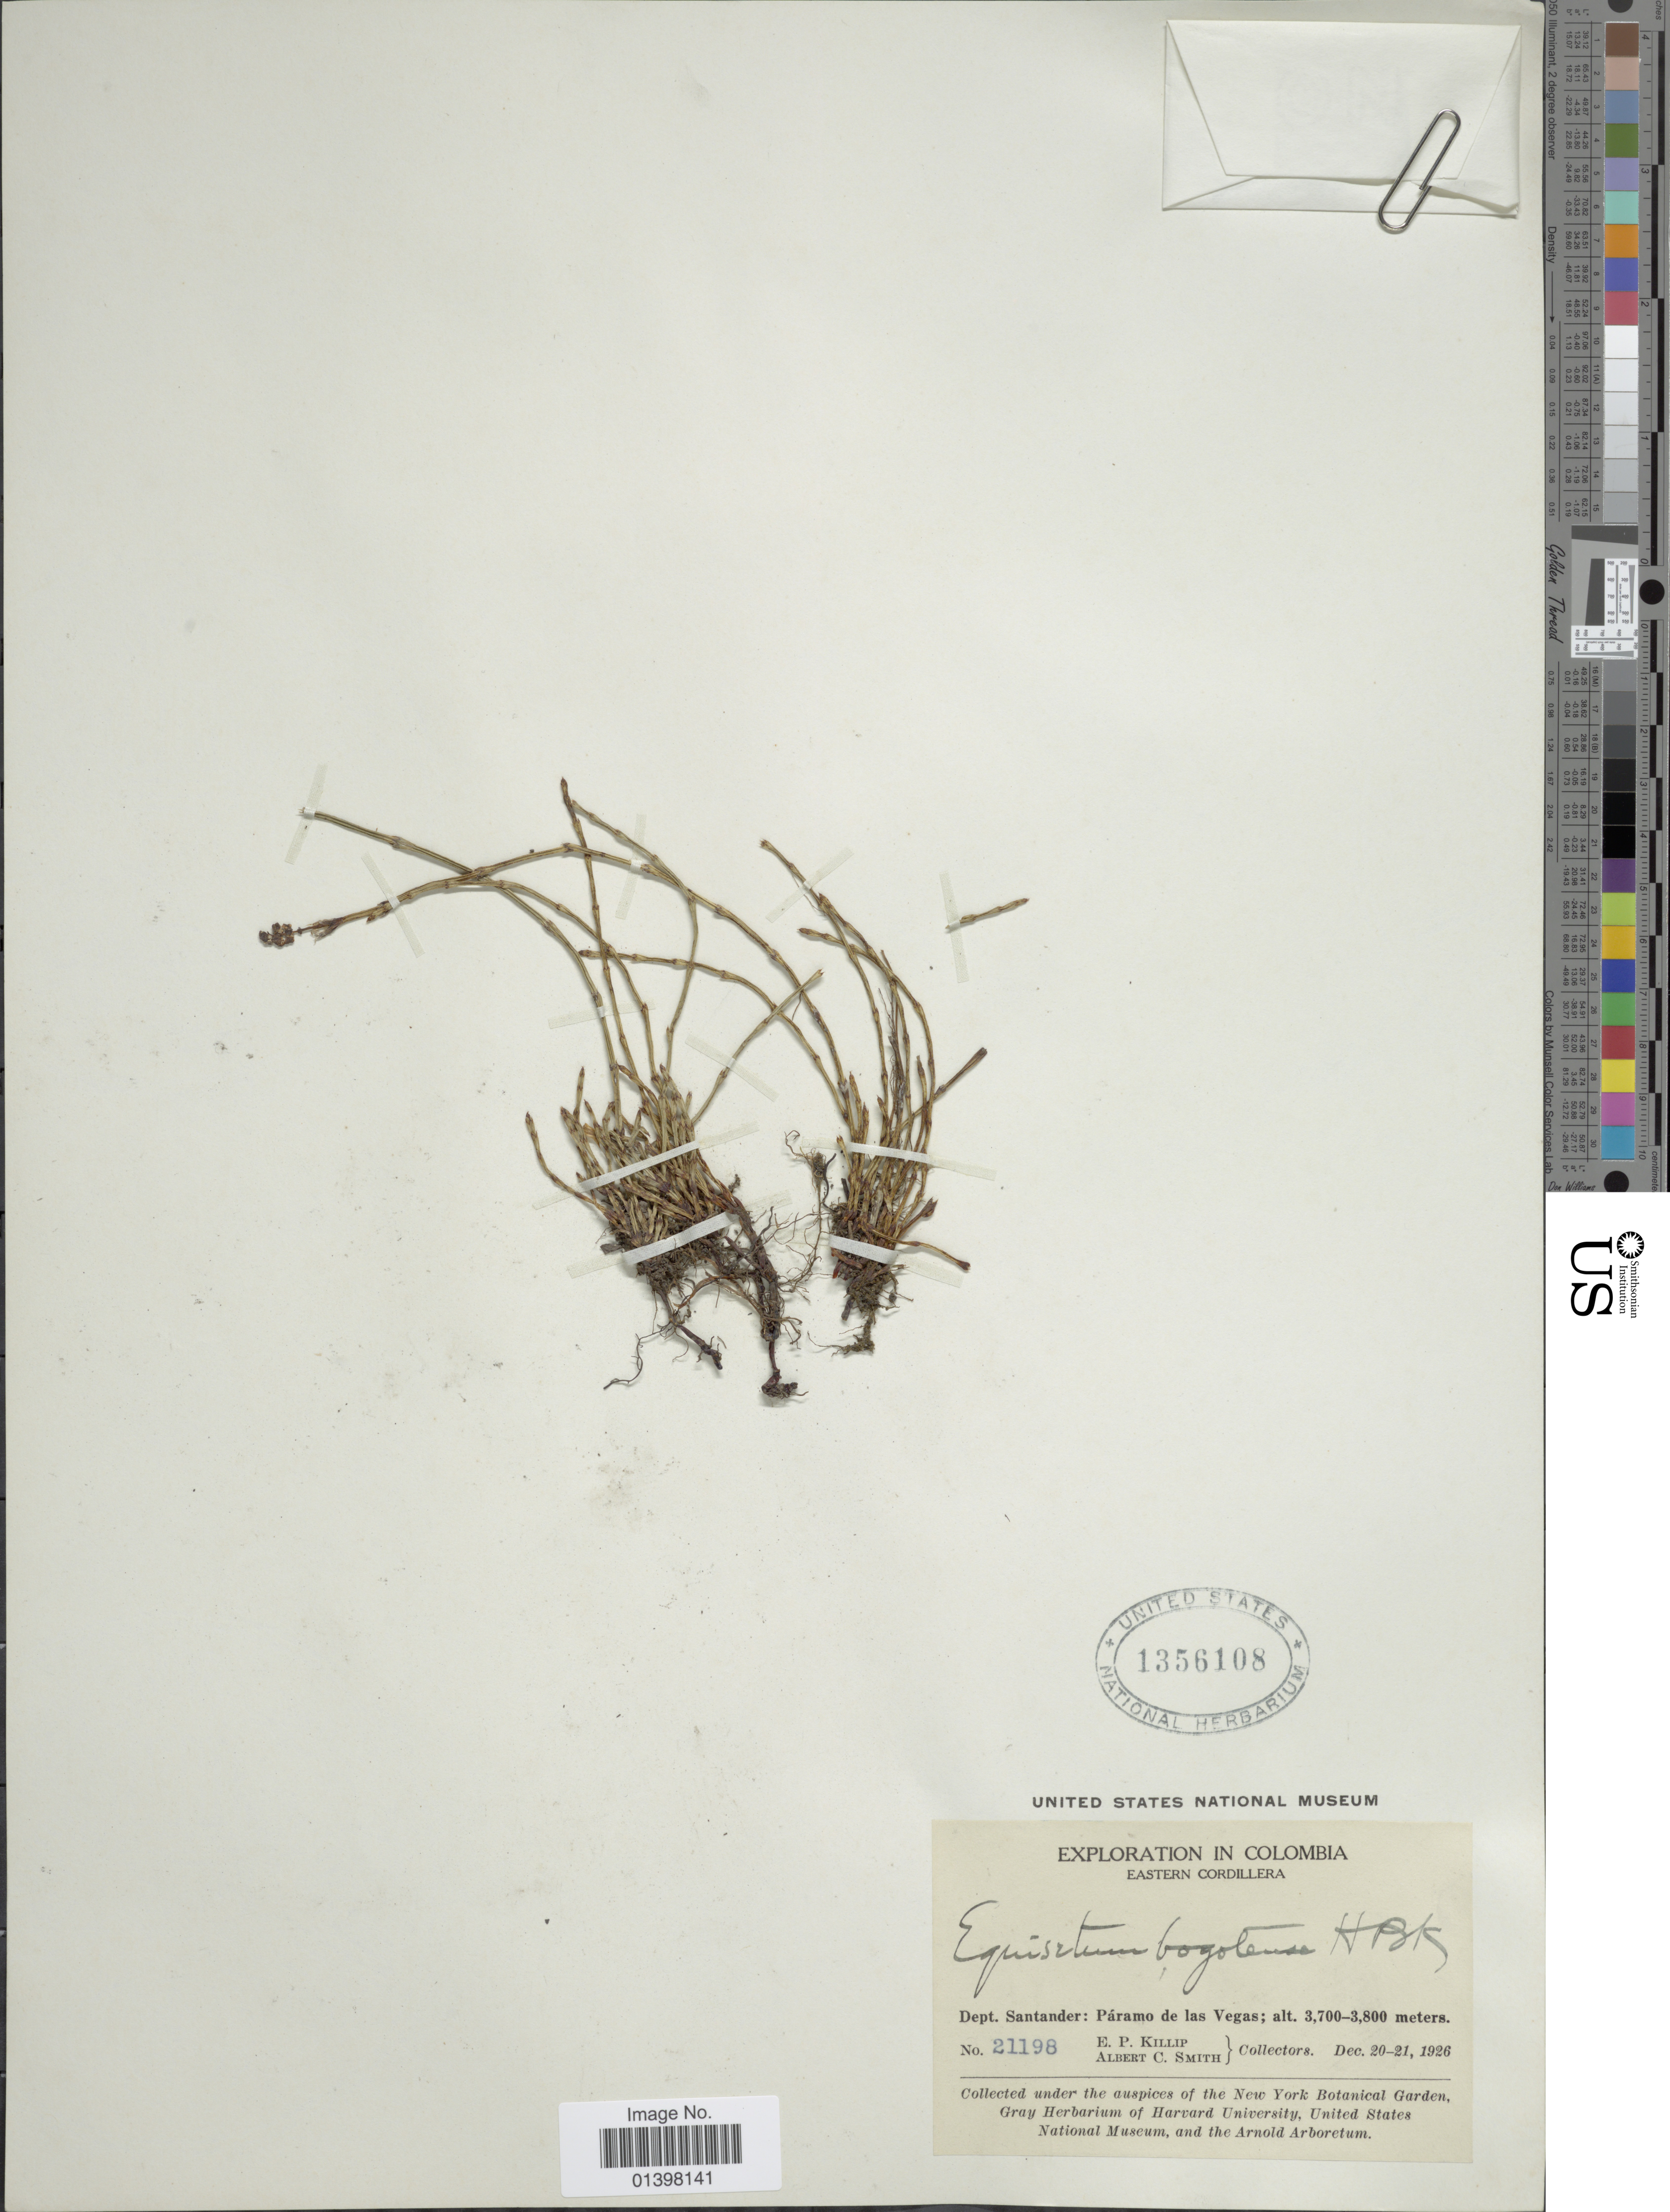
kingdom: Plantae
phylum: Tracheophyta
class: Polypodiopsida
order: Equisetales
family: Equisetaceae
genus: Equisetum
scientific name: Equisetum bogotense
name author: Kunth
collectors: E. P. Killip & A. C. Smith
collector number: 21198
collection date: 1926-12-20/1926-12-21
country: Colombia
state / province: Santander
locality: Eastern Cordillera, Páramo de las Vegas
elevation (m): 3700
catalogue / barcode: US 1356108